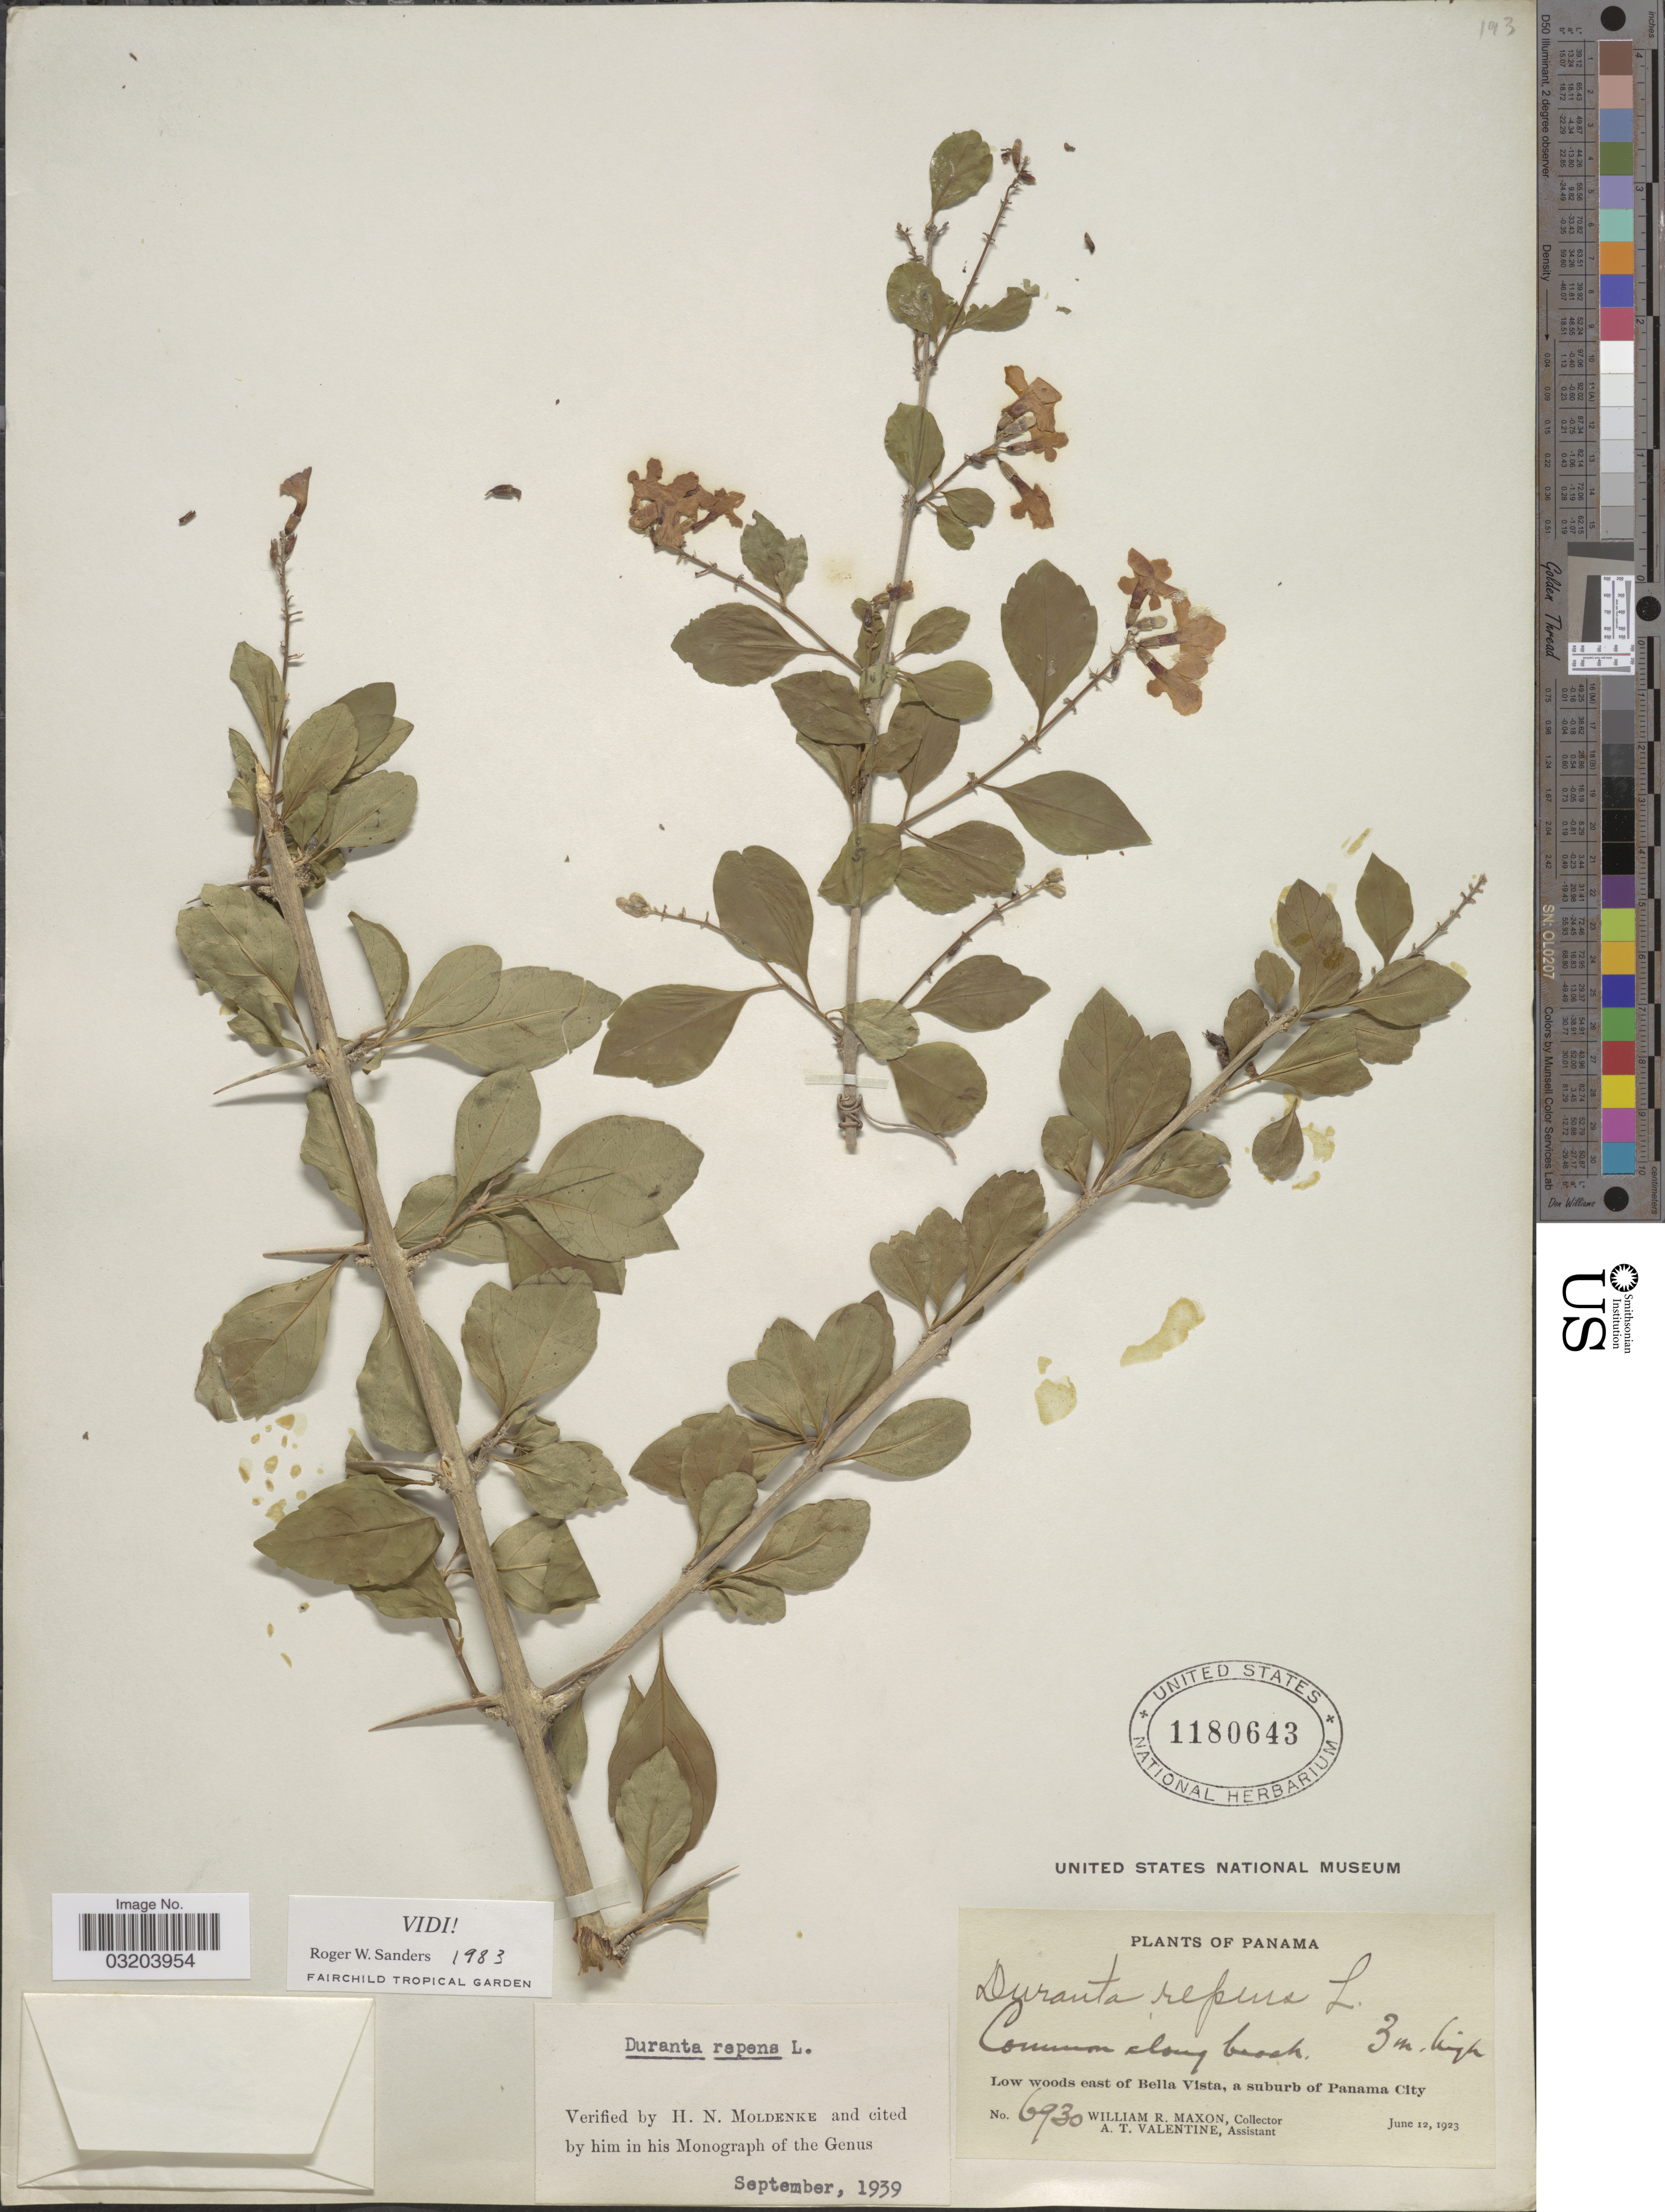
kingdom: Plantae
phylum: Tracheophyta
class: Magnoliopsida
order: Lamiales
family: Verbenaceae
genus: Duranta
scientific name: Duranta erecta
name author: L.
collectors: W. R. Maxon & A. Valentine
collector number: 6930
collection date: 1923-06-12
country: Panama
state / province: Panamá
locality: Low woods east of Bella Vista, a suburb of Panama City.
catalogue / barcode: US 1180643